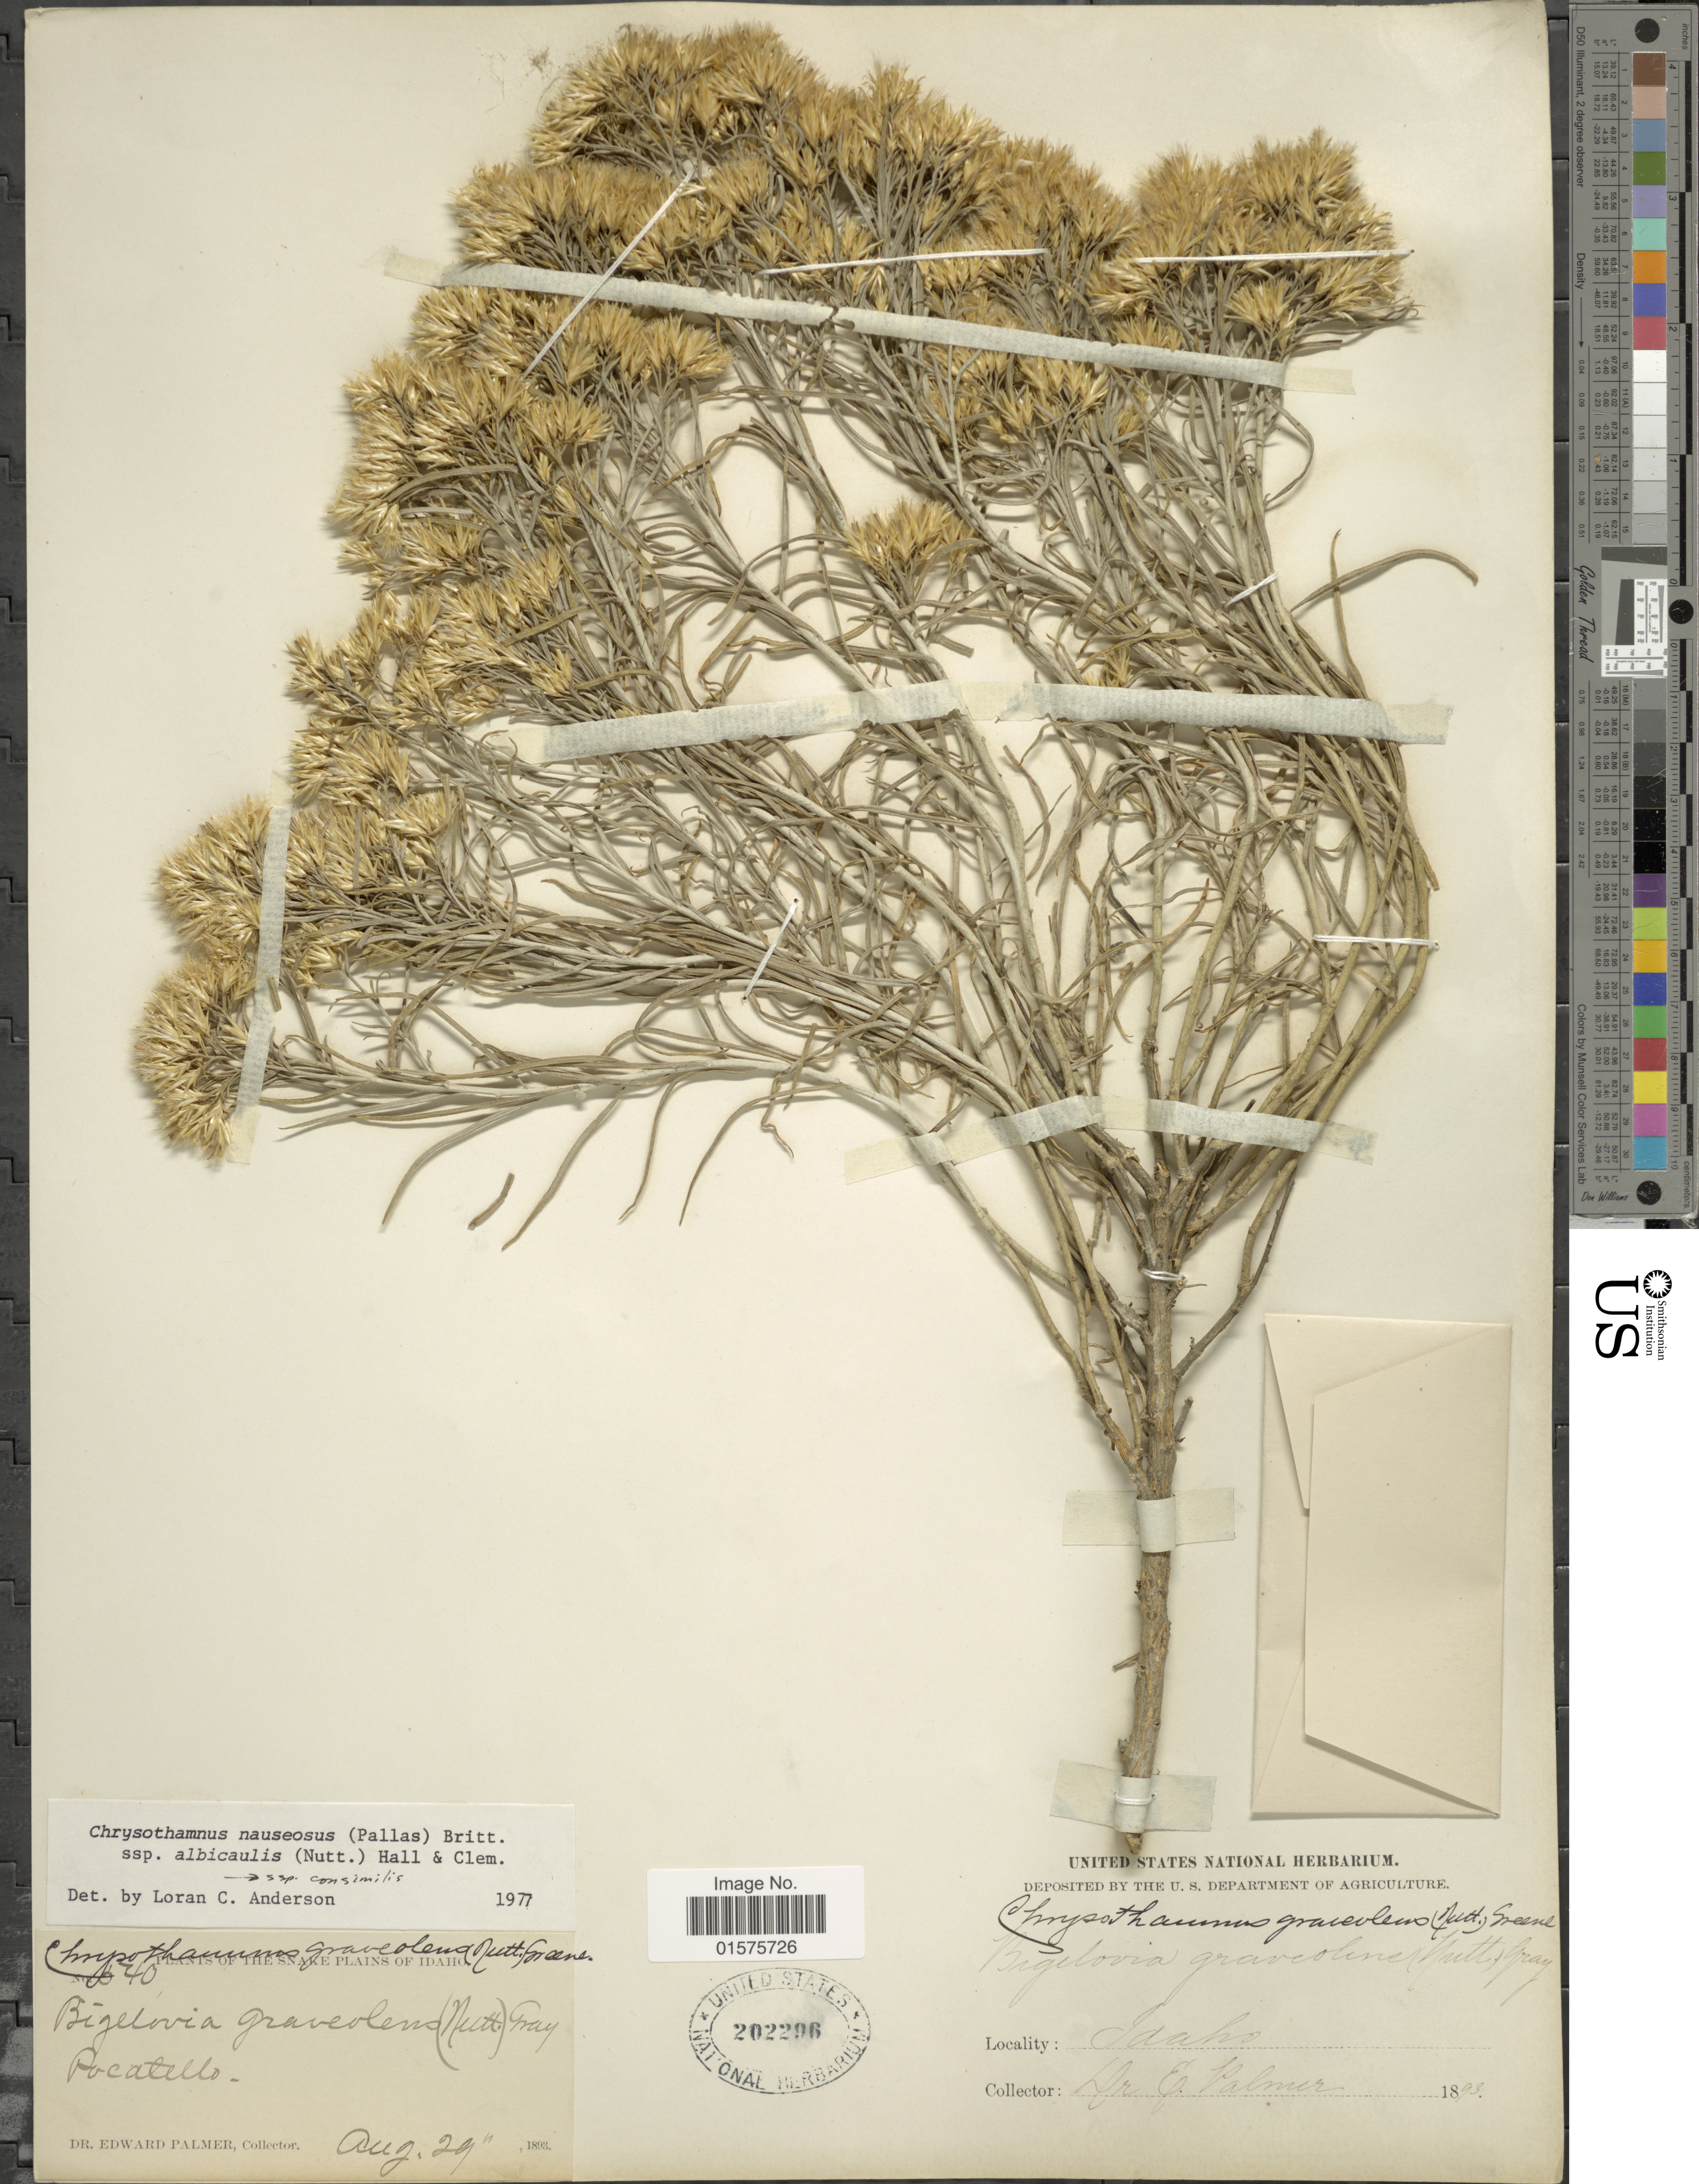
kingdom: Plantae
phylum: Tracheophyta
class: Magnoliopsida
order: Asterales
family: Asteraceae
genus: Ericameria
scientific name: Ericameria nauseosa var. speciosa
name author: (Nutt.) G.L. Nesom & G.I. Baird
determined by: Urbatsch, Lowell E., Curator (LSU), Louisiana State University (UNITED STATES)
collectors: E. Palmer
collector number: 40*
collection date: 1893-08-29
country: United States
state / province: Idaho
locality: Snake plains. Pocatello.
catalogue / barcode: US 202296